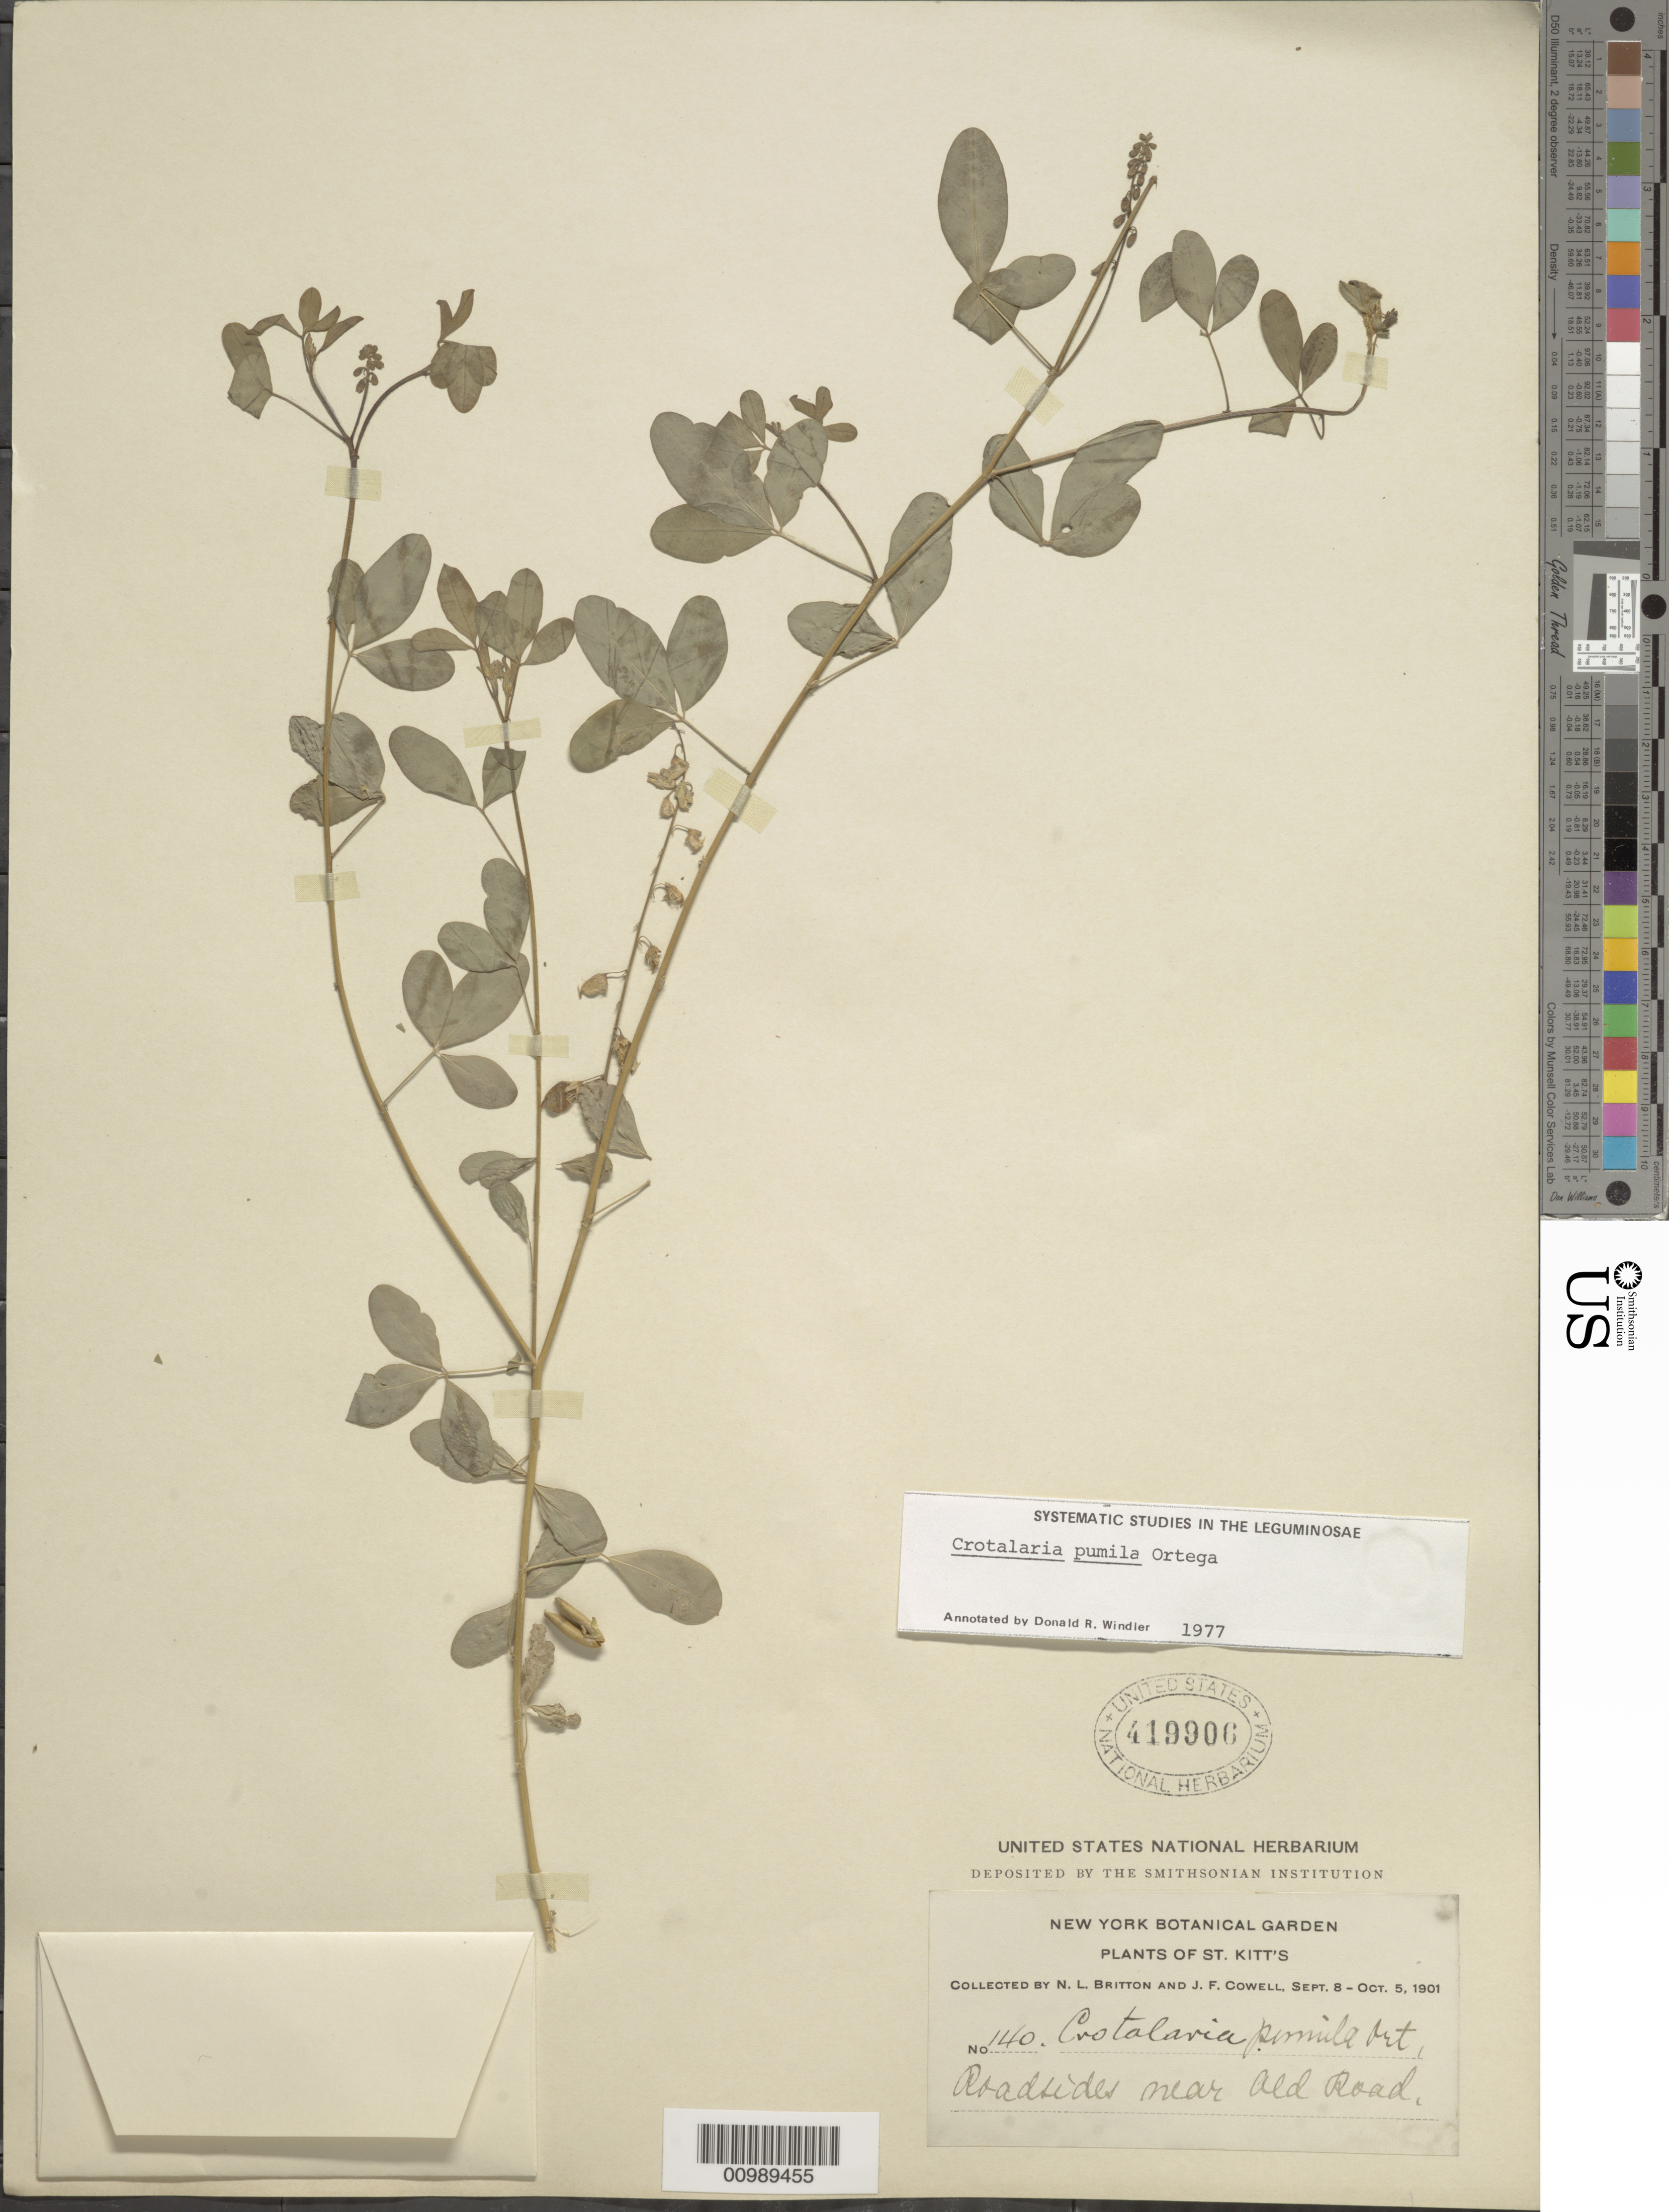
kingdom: Plantae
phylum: Tracheophyta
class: Magnoliopsida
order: Fabales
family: Fabaceae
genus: Crotalaria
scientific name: Crotalaria pumila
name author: Ortega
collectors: N. Britton & J. F. Cowell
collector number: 140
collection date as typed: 08 Sep 1901 to 05 Oct 1901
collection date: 1901-09-08/1901-10-05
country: St. Christopher-Nevis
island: St. Christopher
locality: Roadsides near Ald Road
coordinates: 0 N, 0 E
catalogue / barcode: US 419906